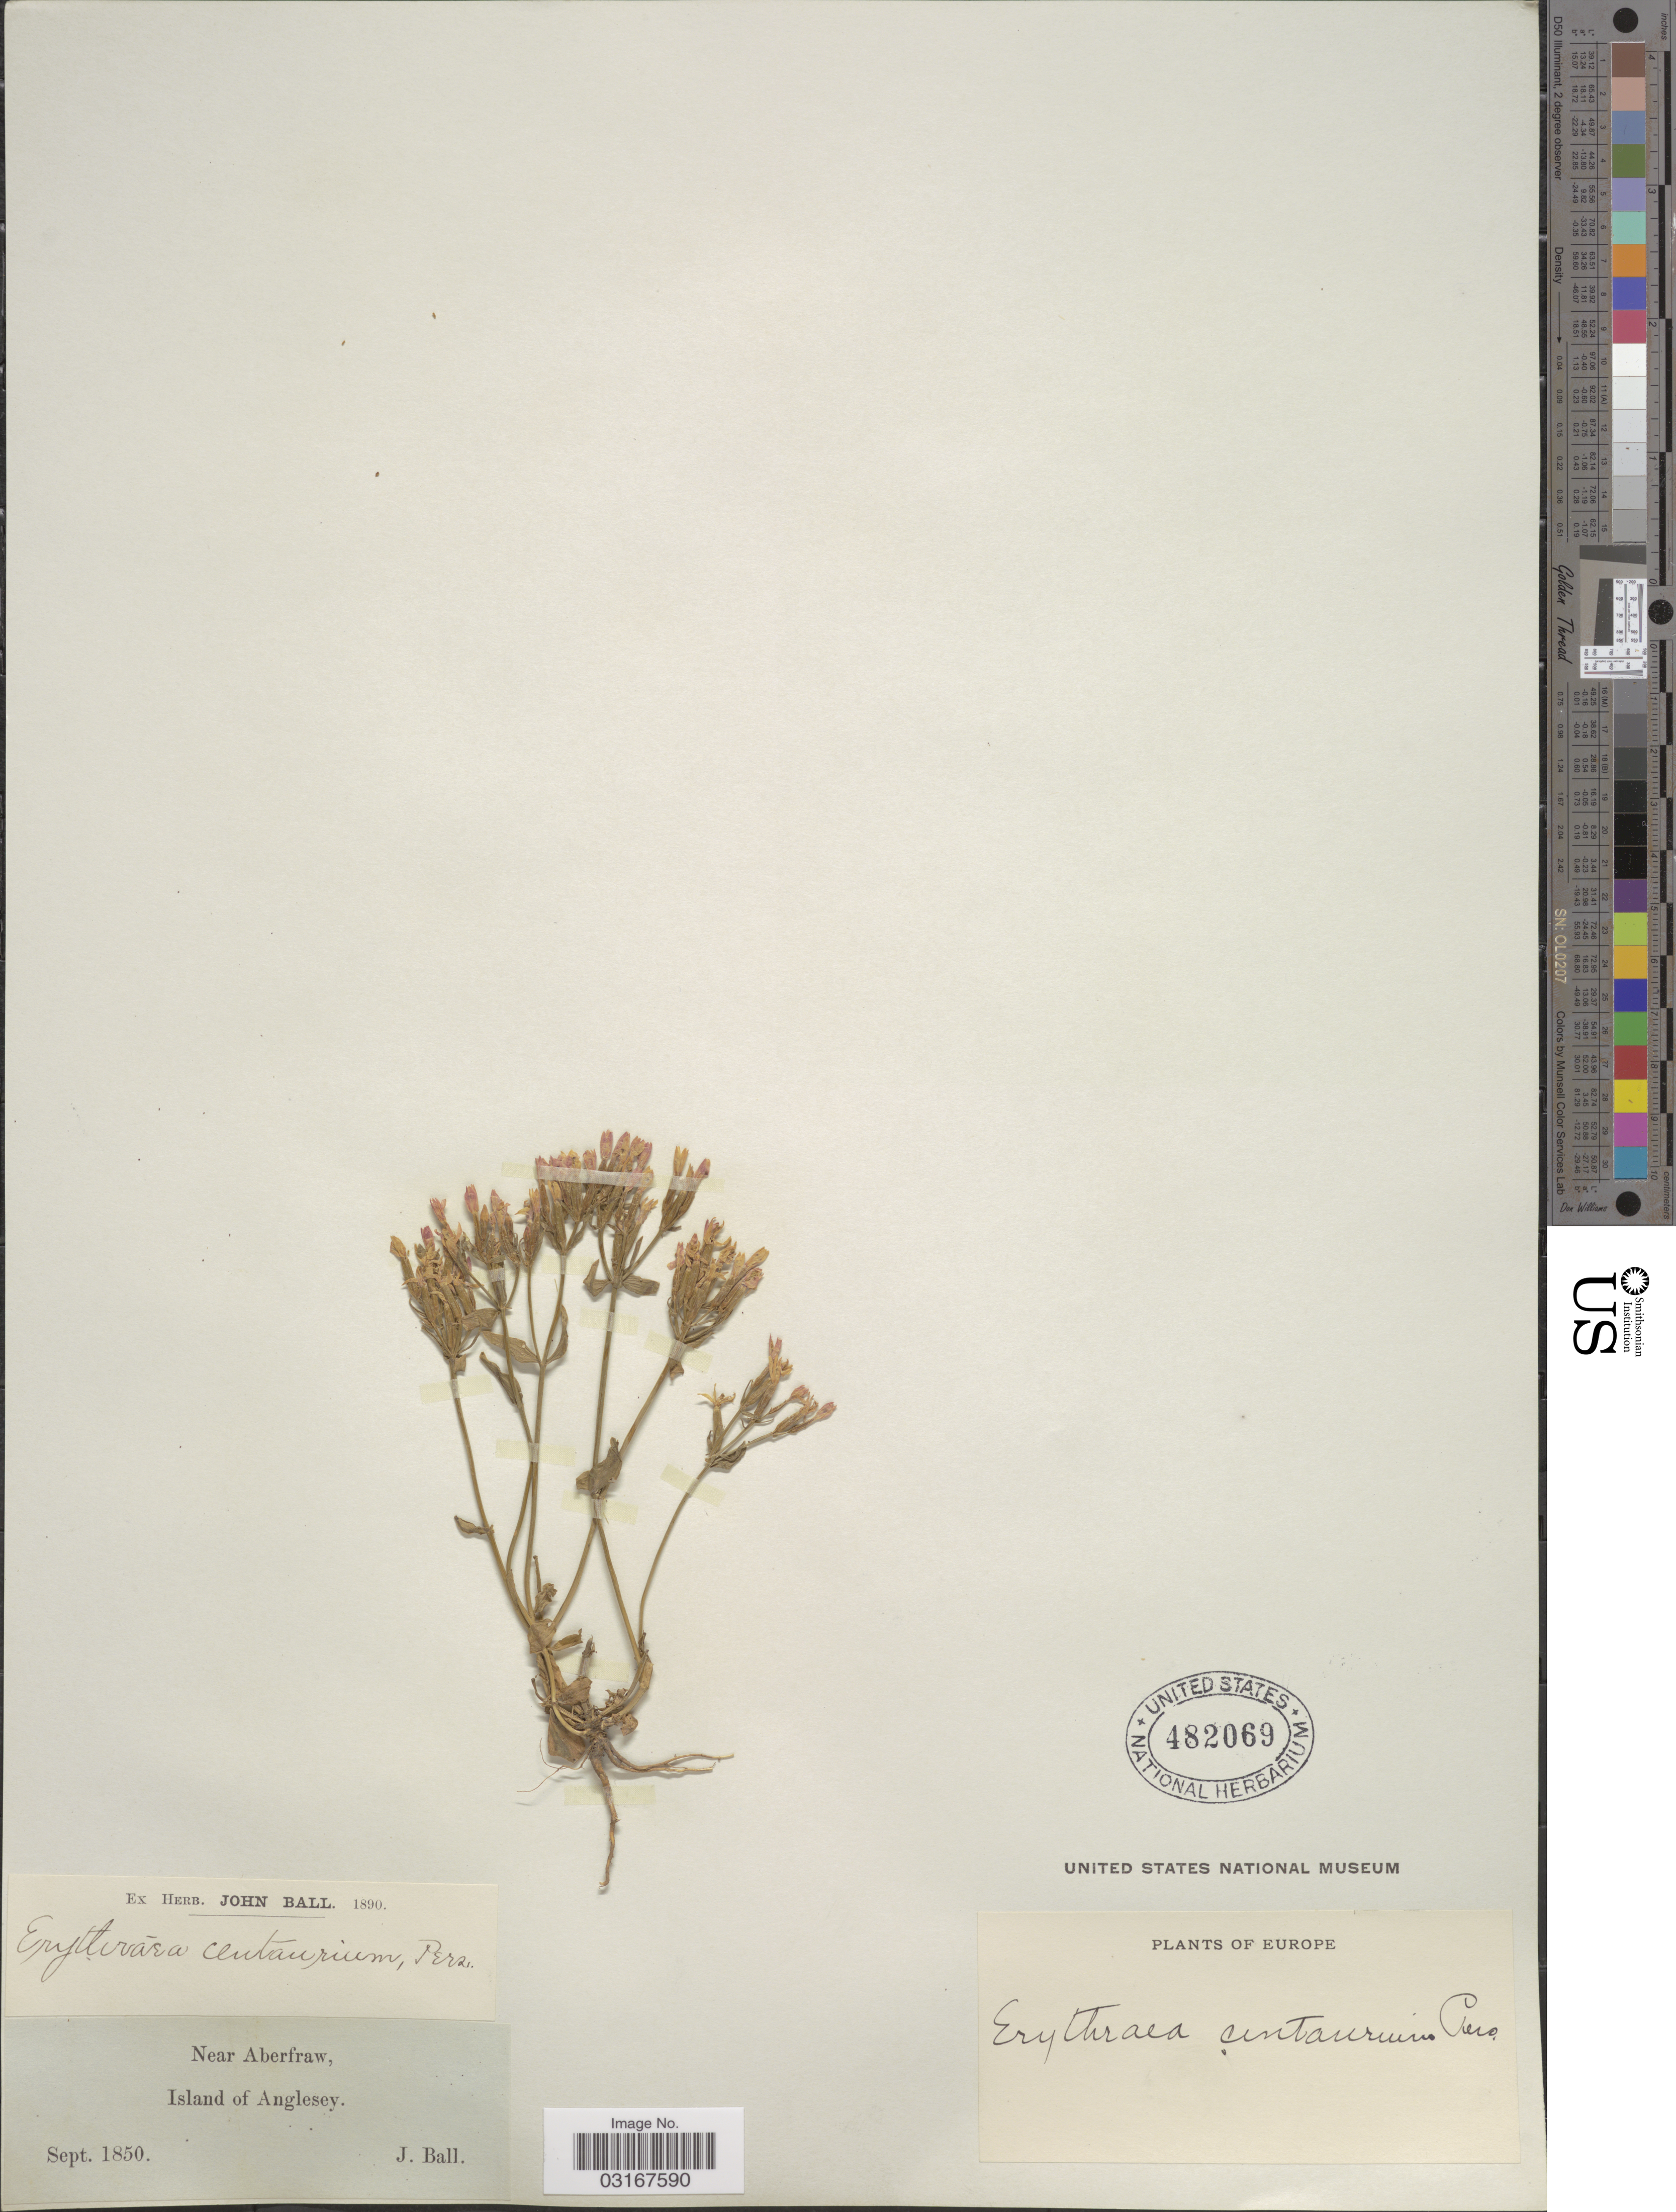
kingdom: Plantae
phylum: Tracheophyta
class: Magnoliopsida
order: Gentianales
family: Gentianaceae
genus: Erythraea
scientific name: Erythraea centaurium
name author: (L.) Borkh.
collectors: J. Ball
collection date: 1850-09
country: United Kingdom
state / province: Wales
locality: Near Aberfraw, Island of Anglessey. Europe.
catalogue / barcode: US 482069